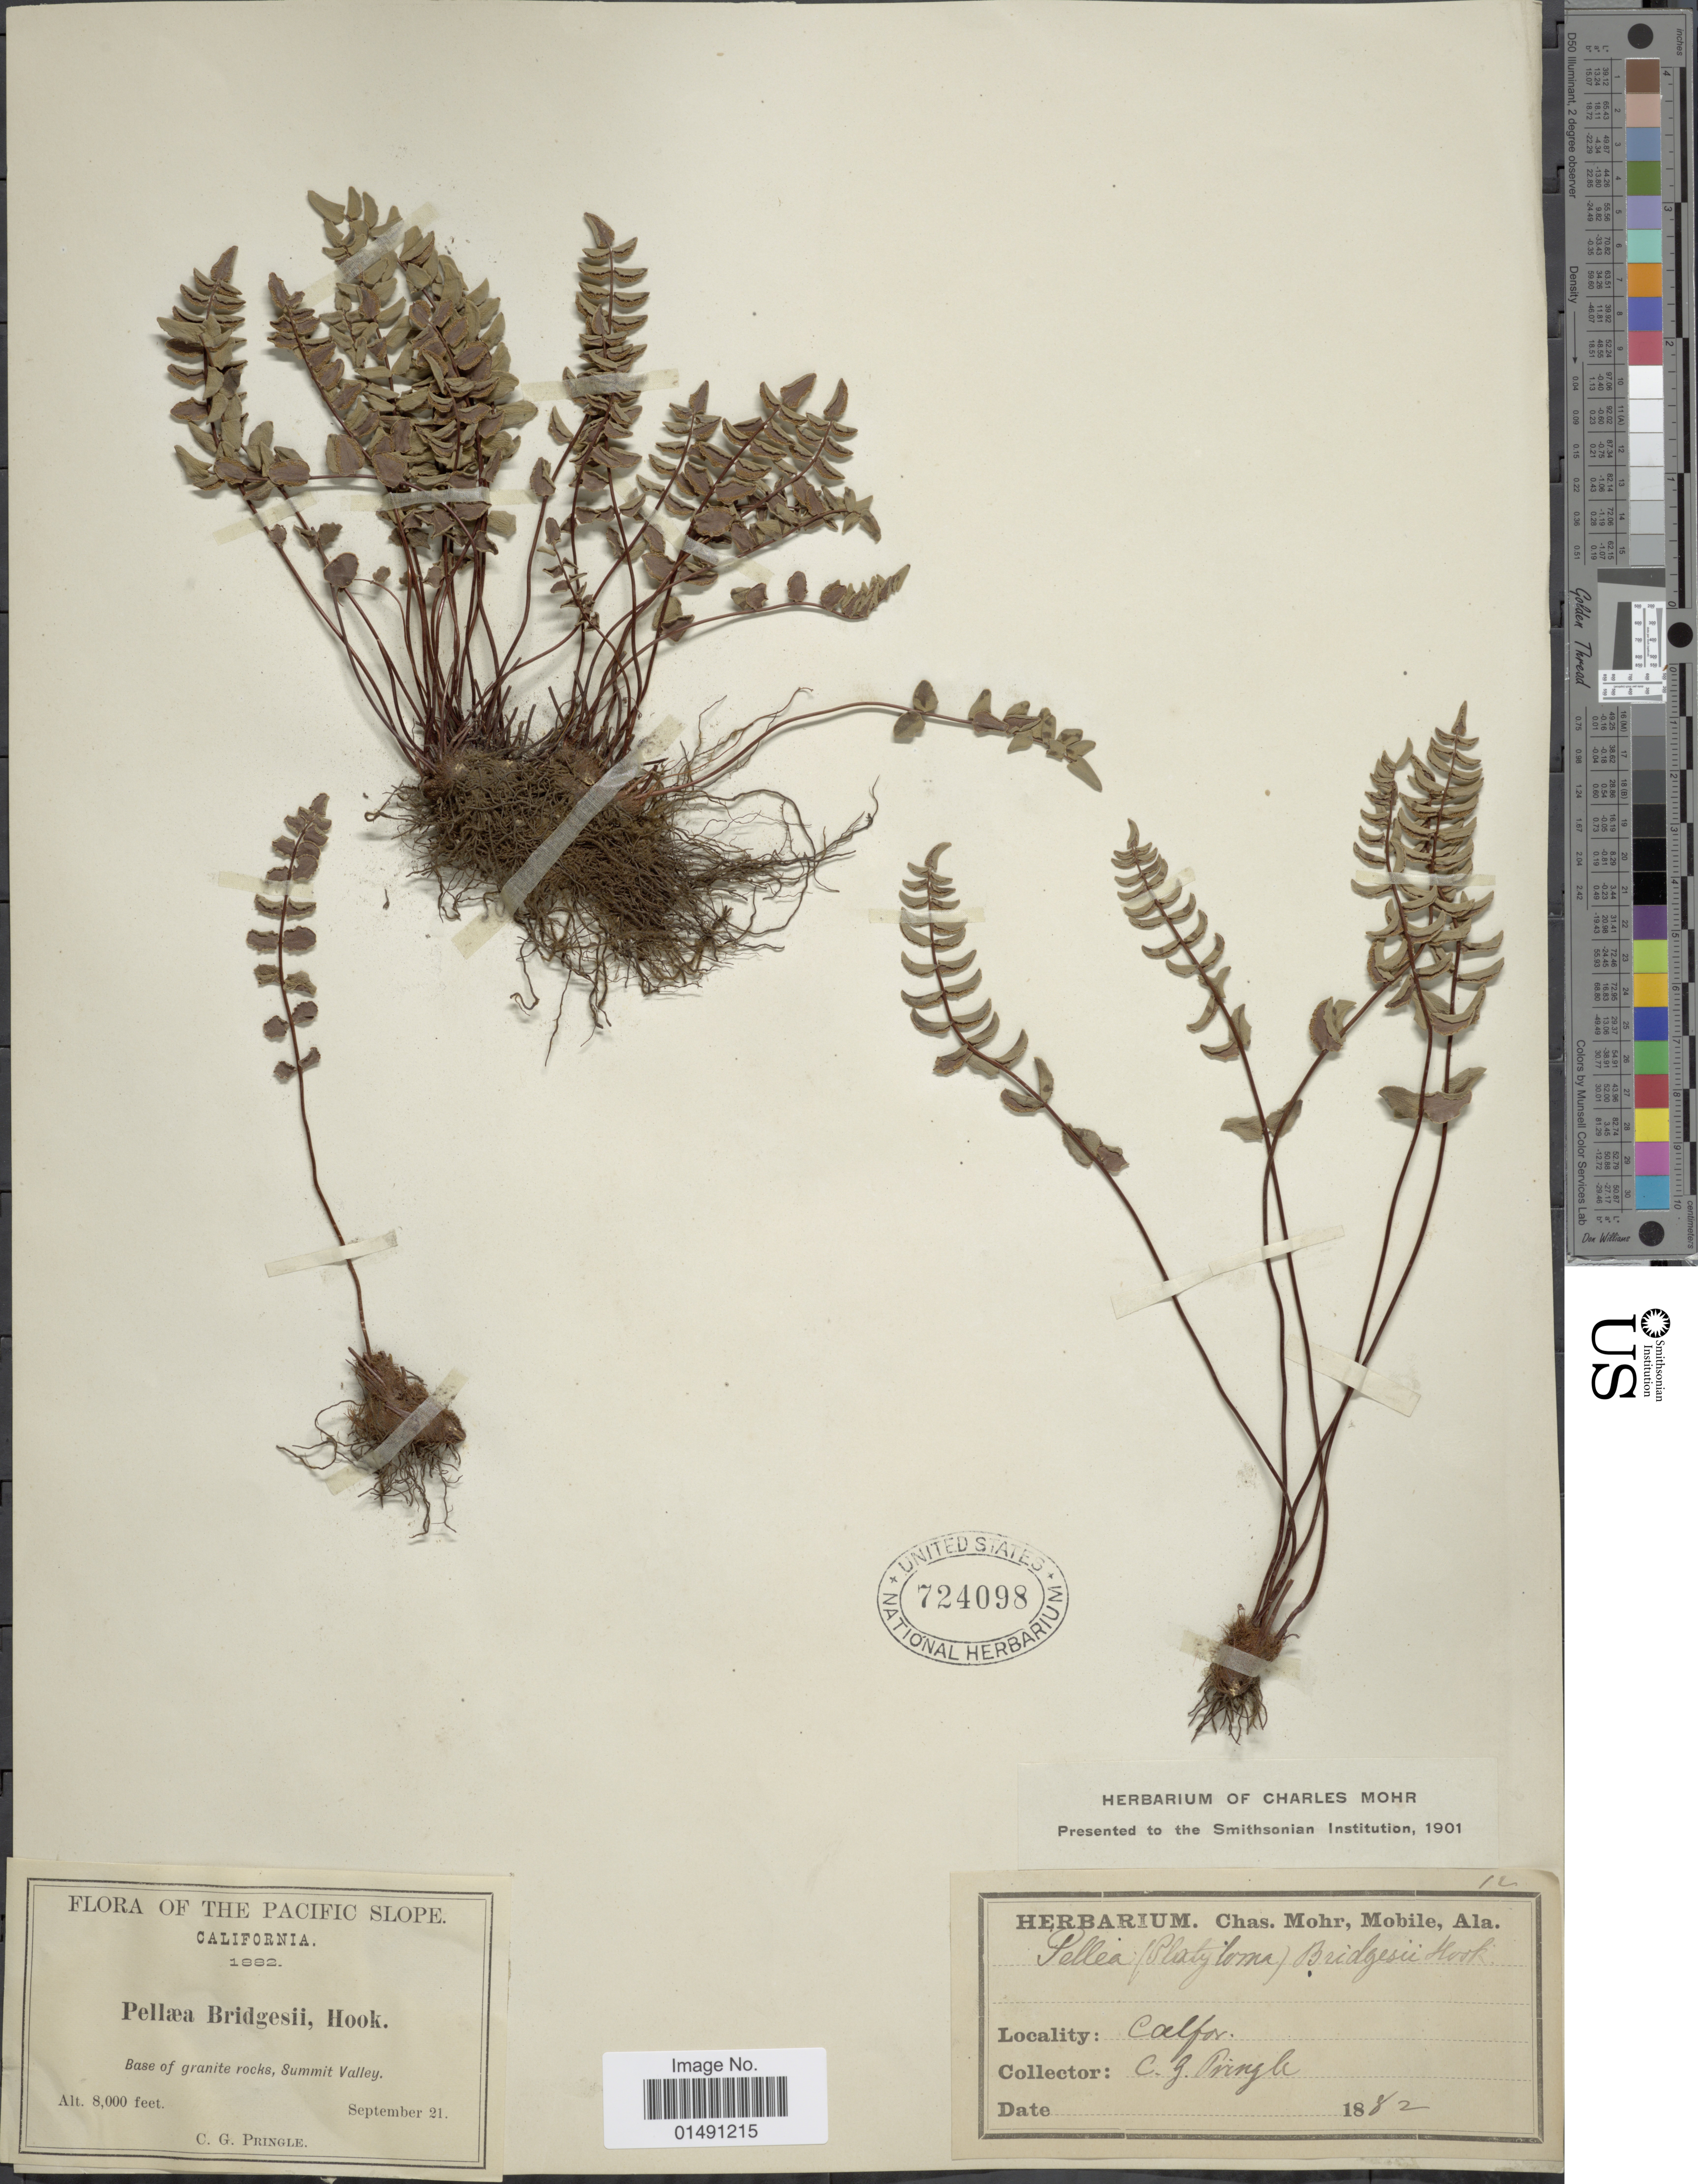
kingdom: Plantae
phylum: Tracheophyta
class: Polypodiopsida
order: Polypodiales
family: Pteridaceae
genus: Pellaea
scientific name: Pellaea bridgesii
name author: Hook.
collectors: C. G. Pringle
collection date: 1882-09-21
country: United States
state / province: California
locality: The Pacific Slope, Base of granite rocks, Summit Valley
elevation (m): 2438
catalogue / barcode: US 724098